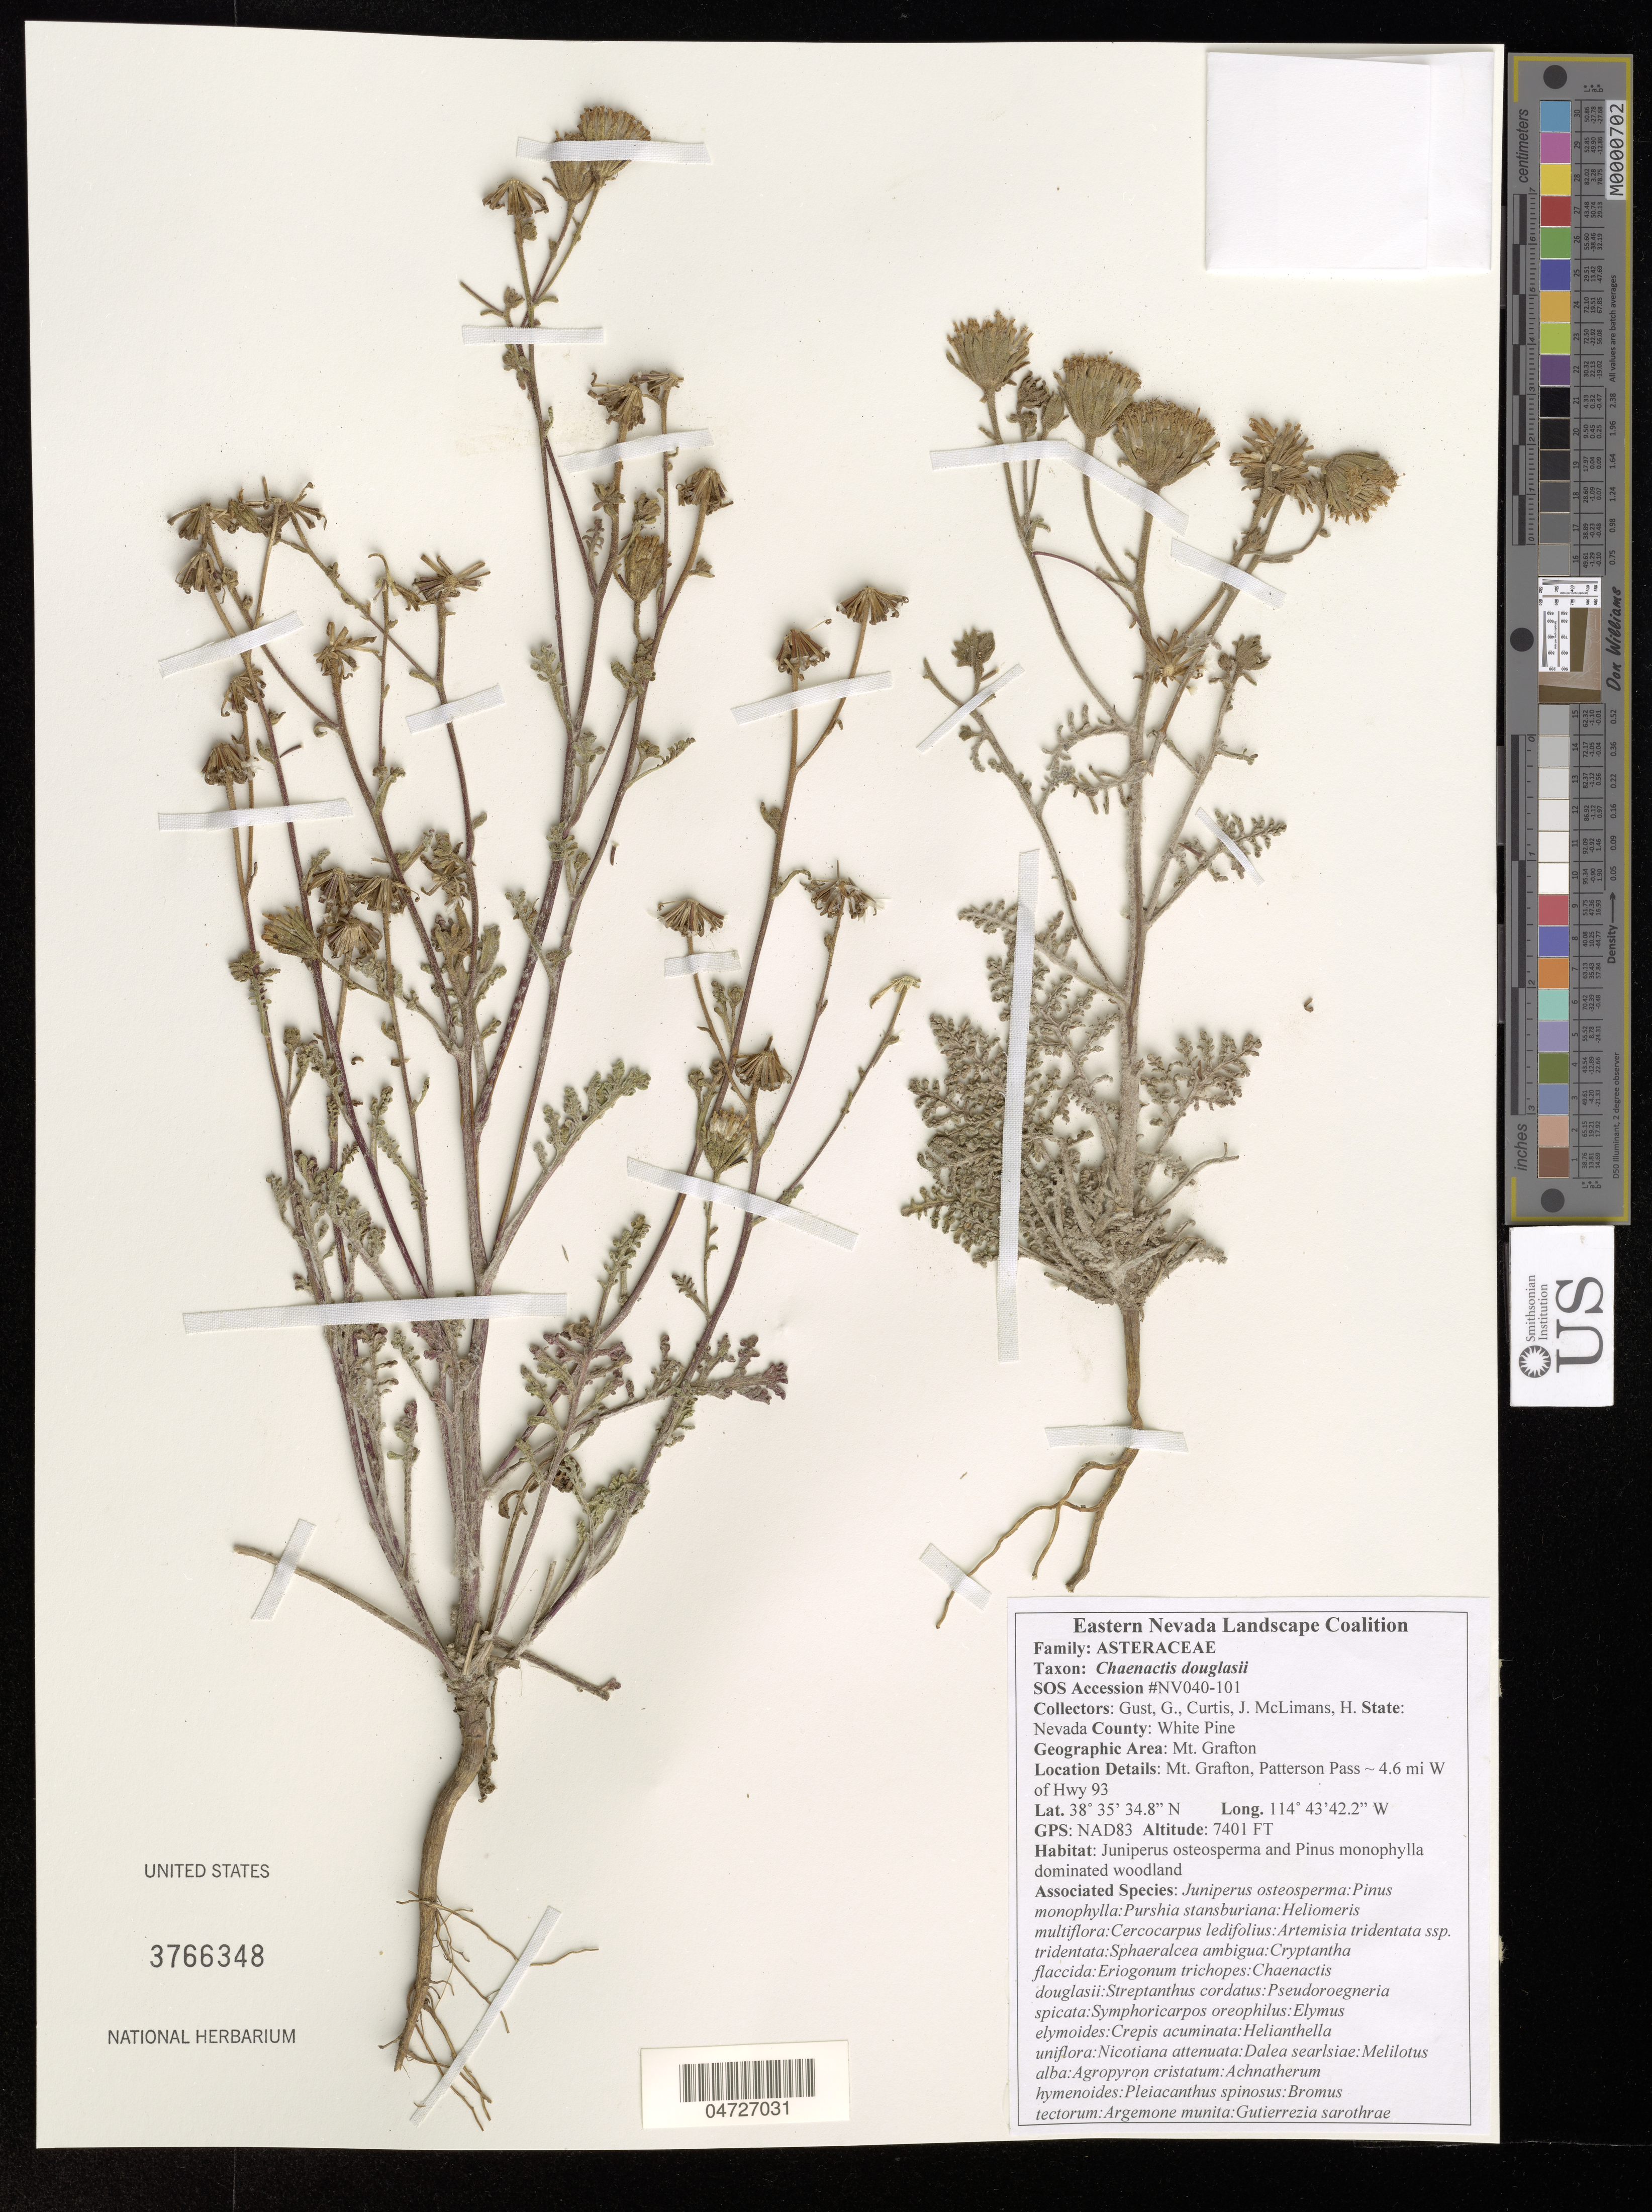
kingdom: Plantae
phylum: Tracheophyta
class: Magnoliopsida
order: Asterales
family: Asteraceae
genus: Chaenactis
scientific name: Chaenactis douglasii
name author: Hook. & Arn.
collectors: G. Gust, J. Curtis & H. McLimans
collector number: NV040-101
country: United States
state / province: Nevada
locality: County: White Pine. Mt. Grafton, Patterson Pass ~4.6 mi W of Hwy 93.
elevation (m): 2256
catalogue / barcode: US 3766348